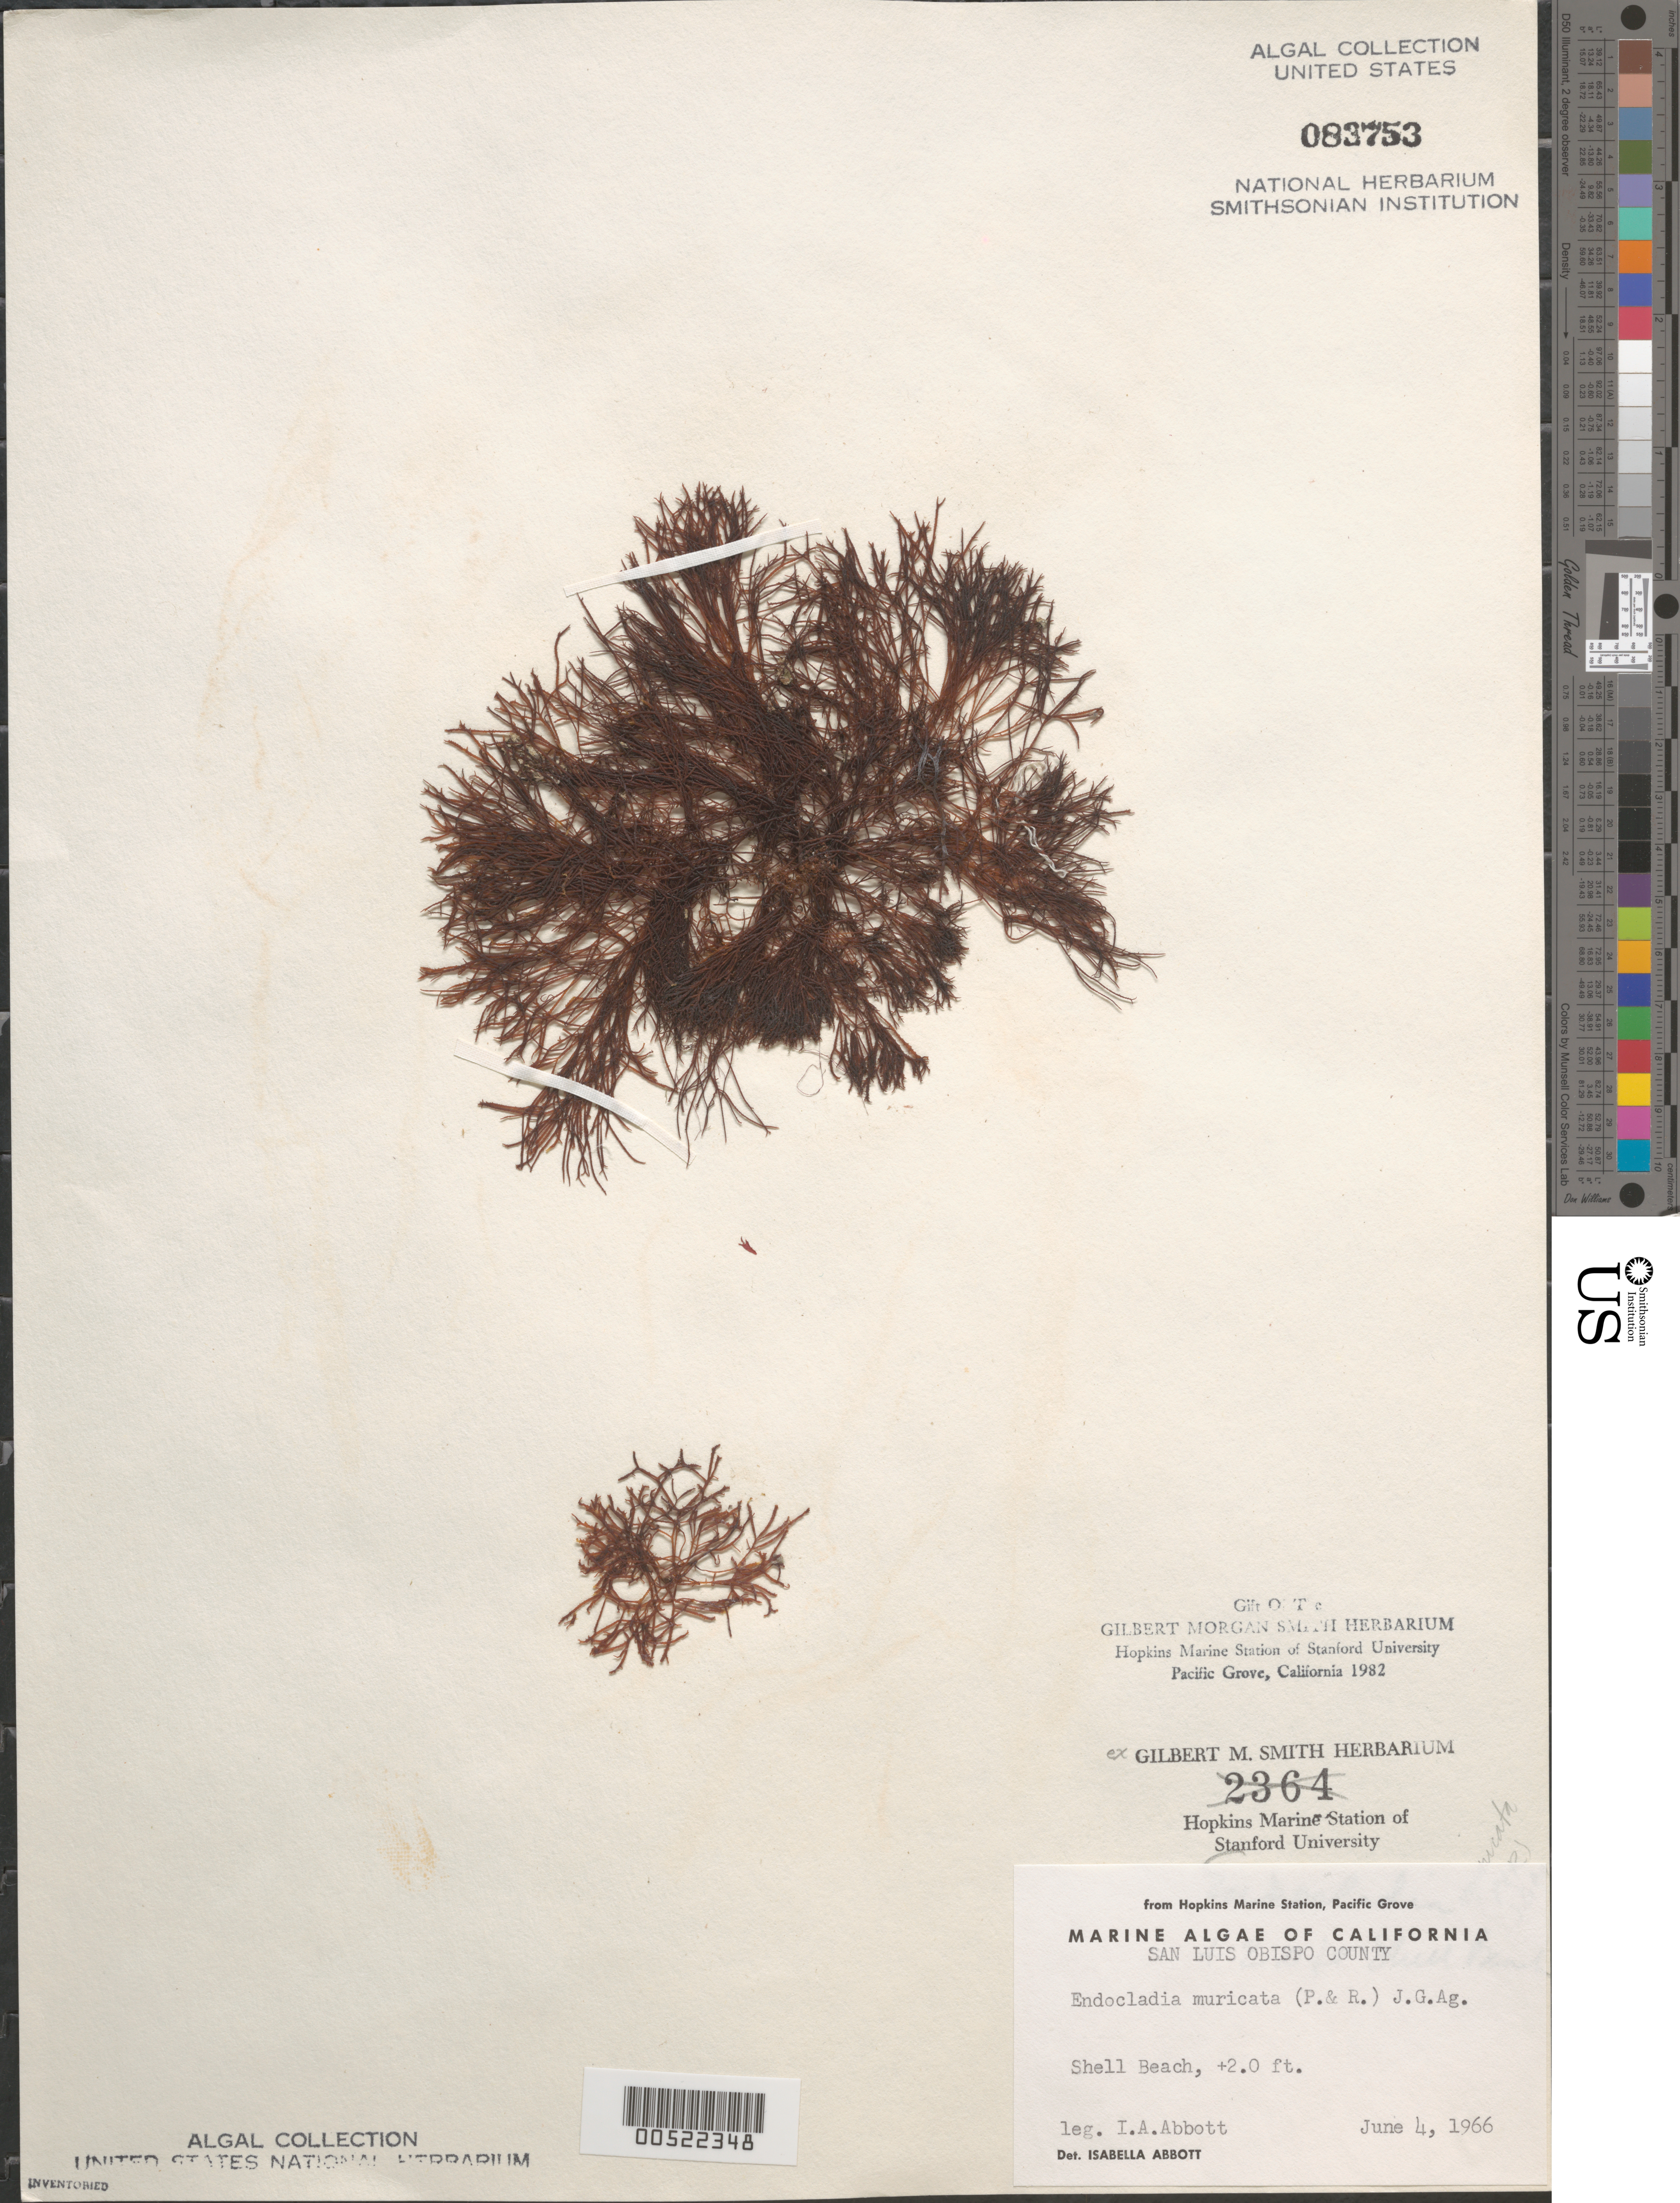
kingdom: Plantae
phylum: Rhodophyta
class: Florideophyceae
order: Gigartinales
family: Endocladiaceae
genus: Endocladia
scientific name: Endocladia muricata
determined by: Abbott, Isabella A.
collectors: I. A. Abbott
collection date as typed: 04 Jun 1966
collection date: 1966-06-04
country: United States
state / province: California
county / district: San Luis Obispo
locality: Shell Beach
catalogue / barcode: US 83753